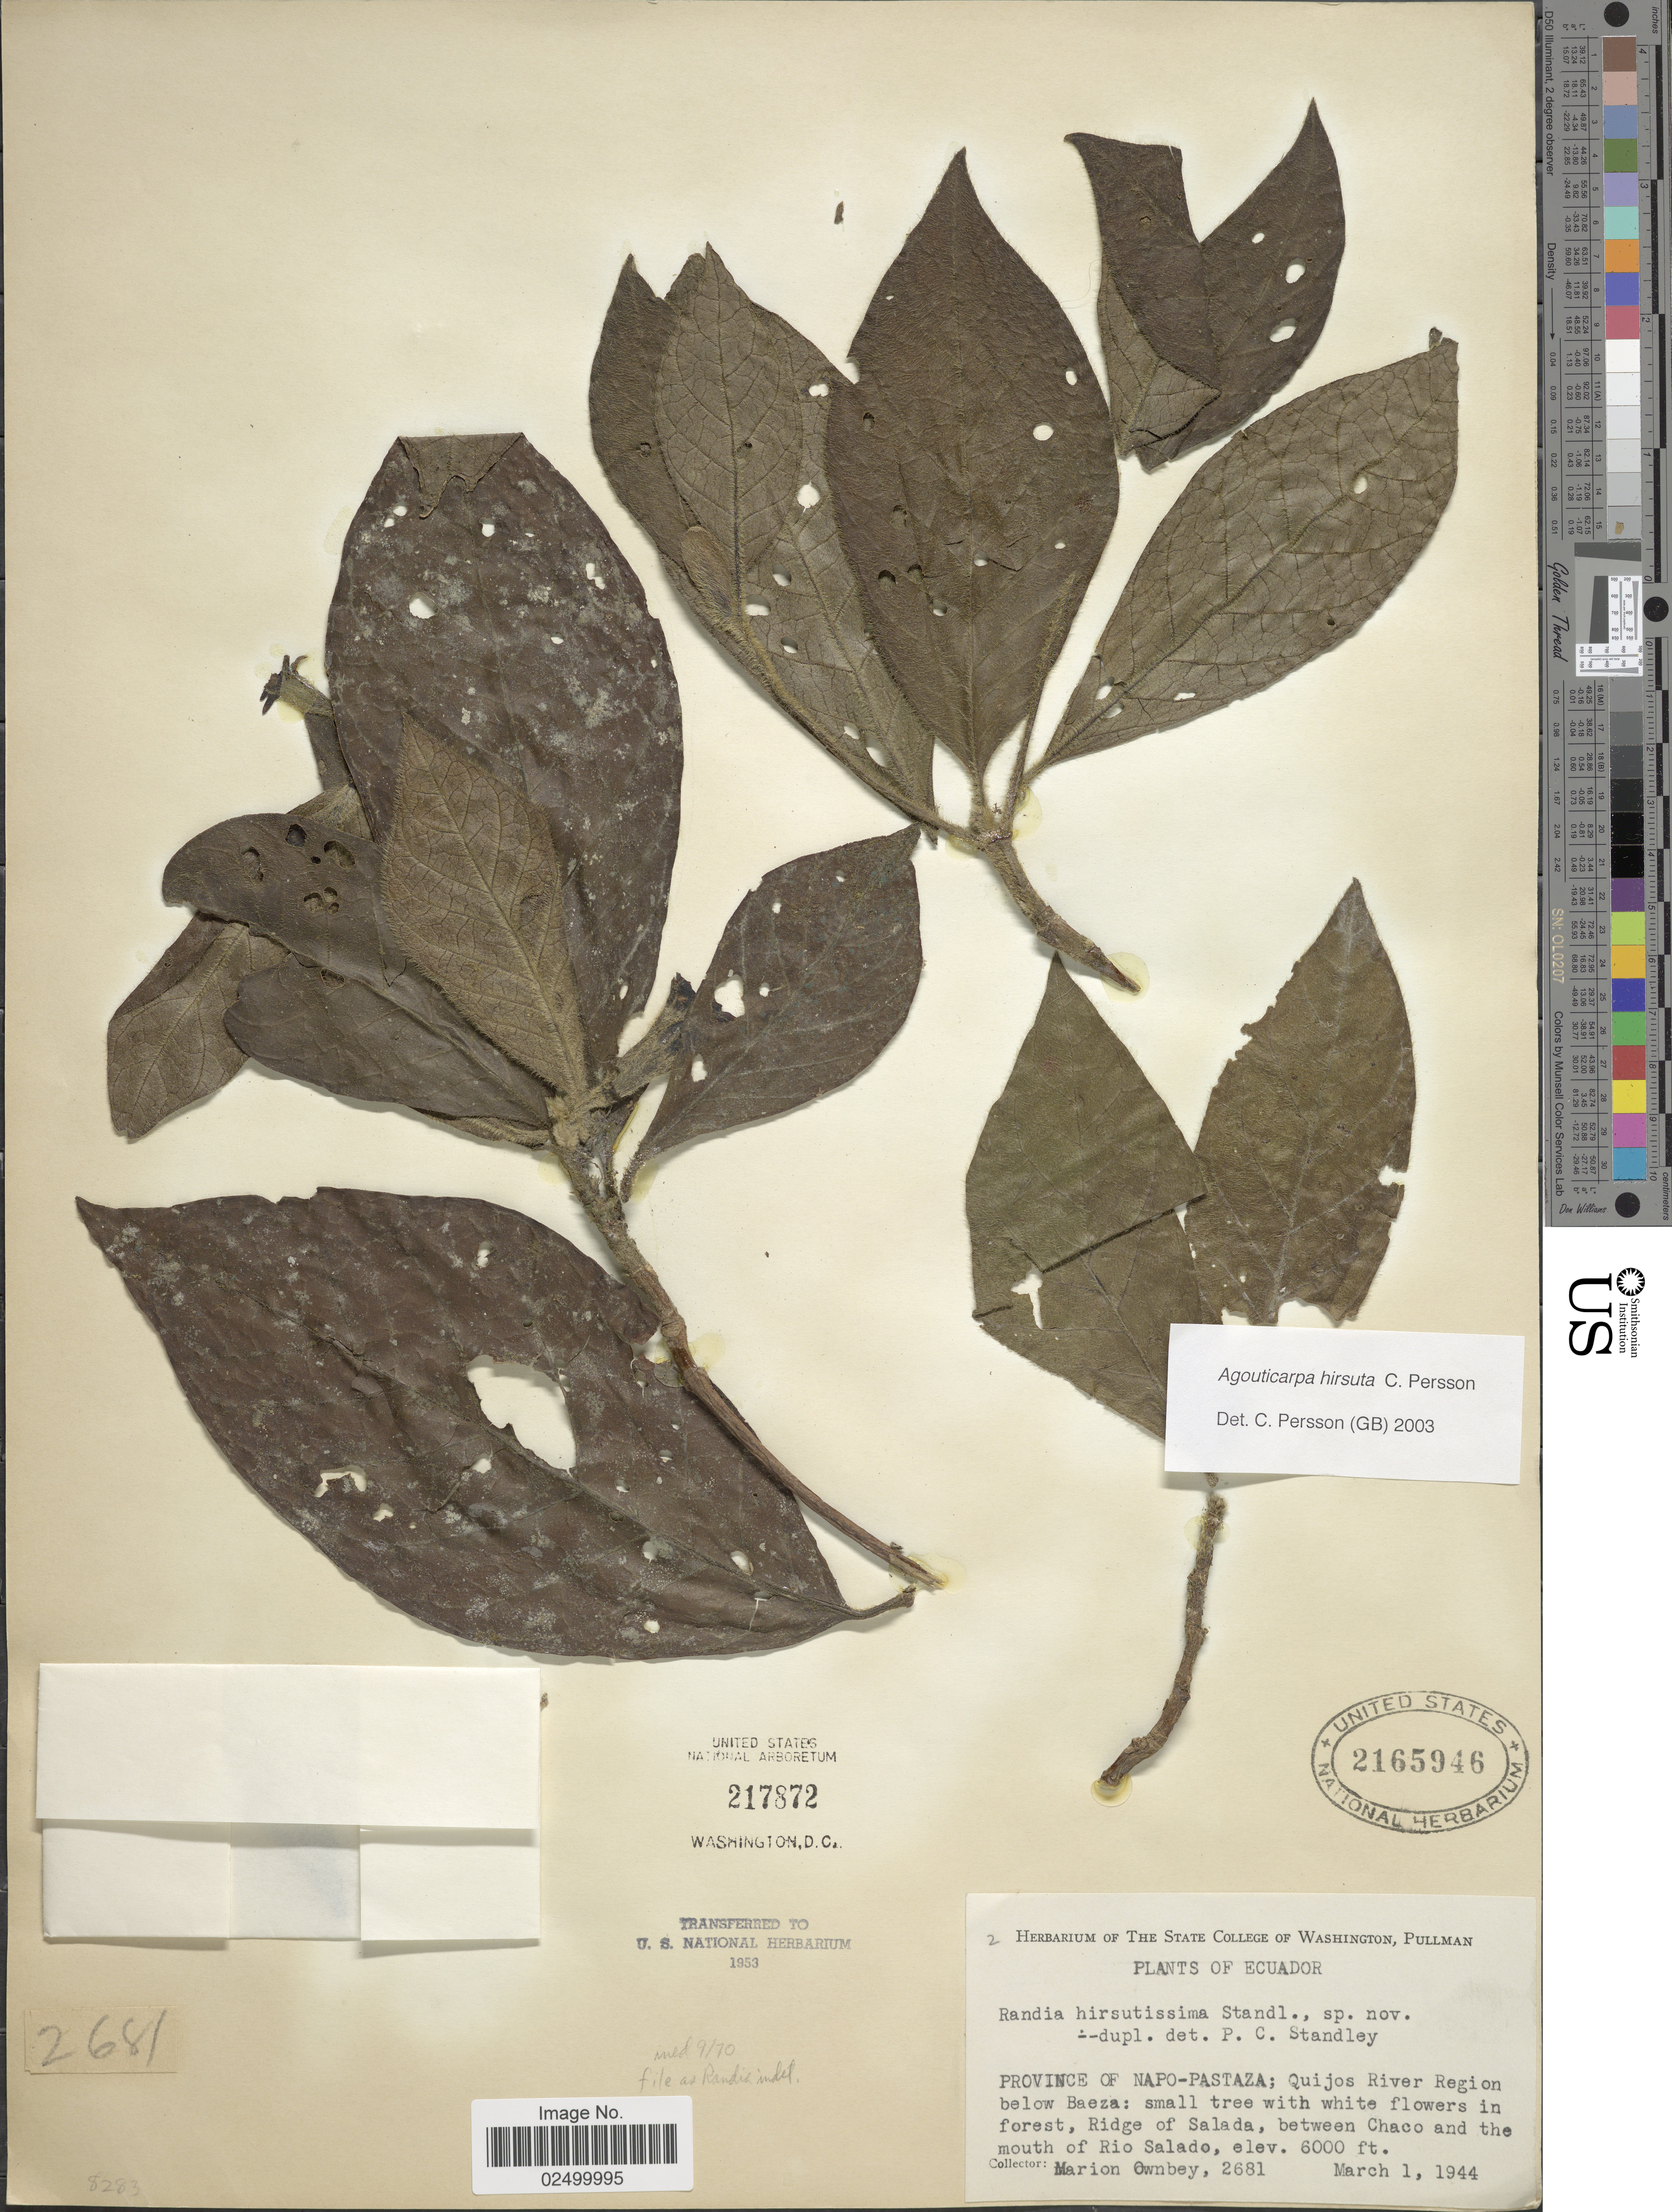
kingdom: Plantae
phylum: Tracheophyta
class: Magnoliopsida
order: Gentianales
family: Rubiaceae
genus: Agouticarpa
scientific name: Agouticarpa curviflora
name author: (Dwyer) C.H. Perss.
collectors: F. M. Ownbey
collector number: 2681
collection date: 1944-03-01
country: Ecuador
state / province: Napo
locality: Province of Napo-Pastaza; Quijos River Region below Baeza, Ridge of Salada, between Chaco and the mouth of Rio Salado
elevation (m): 1829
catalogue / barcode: US 2165946